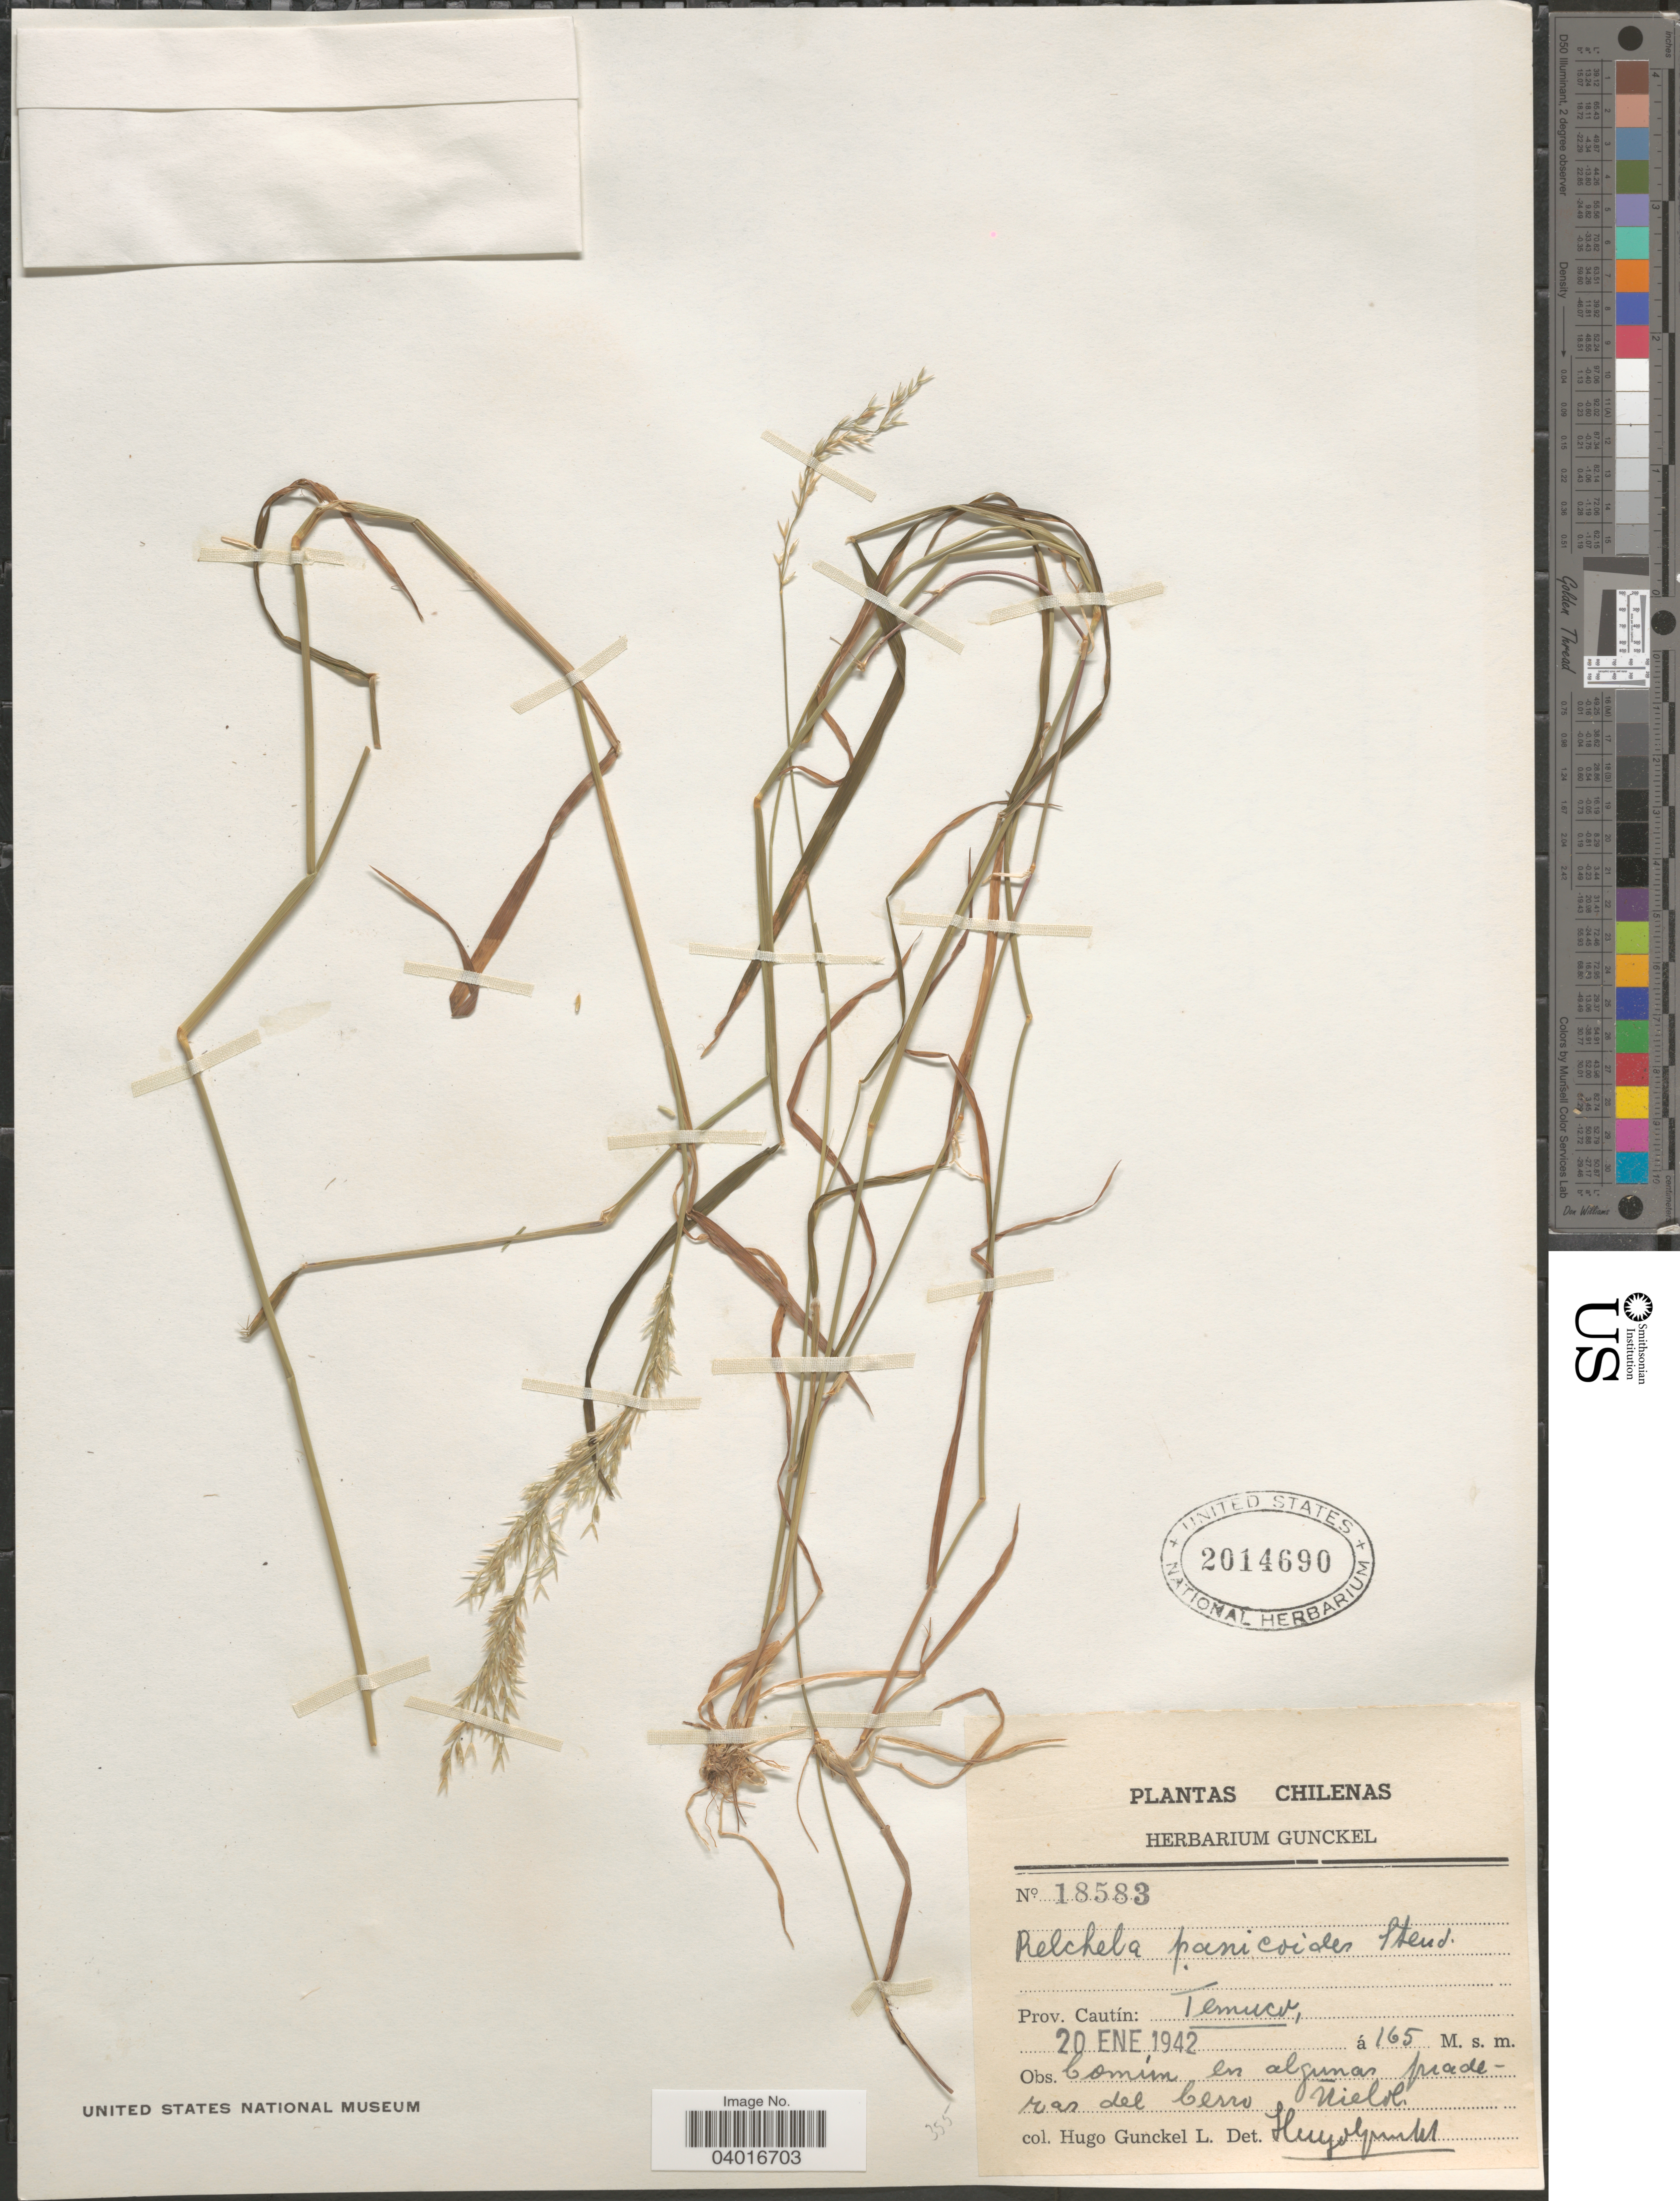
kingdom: Plantae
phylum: Tracheophyta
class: Liliopsida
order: Poales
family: Poaceae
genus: Relchela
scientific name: Relchela panicoides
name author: Steud.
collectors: H. Gunckel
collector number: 18583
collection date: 1942-01-20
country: Chile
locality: Prov. Cautín: Temuco, Común en algunas praderas del Cerro Nielol.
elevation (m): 165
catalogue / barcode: US 2014690